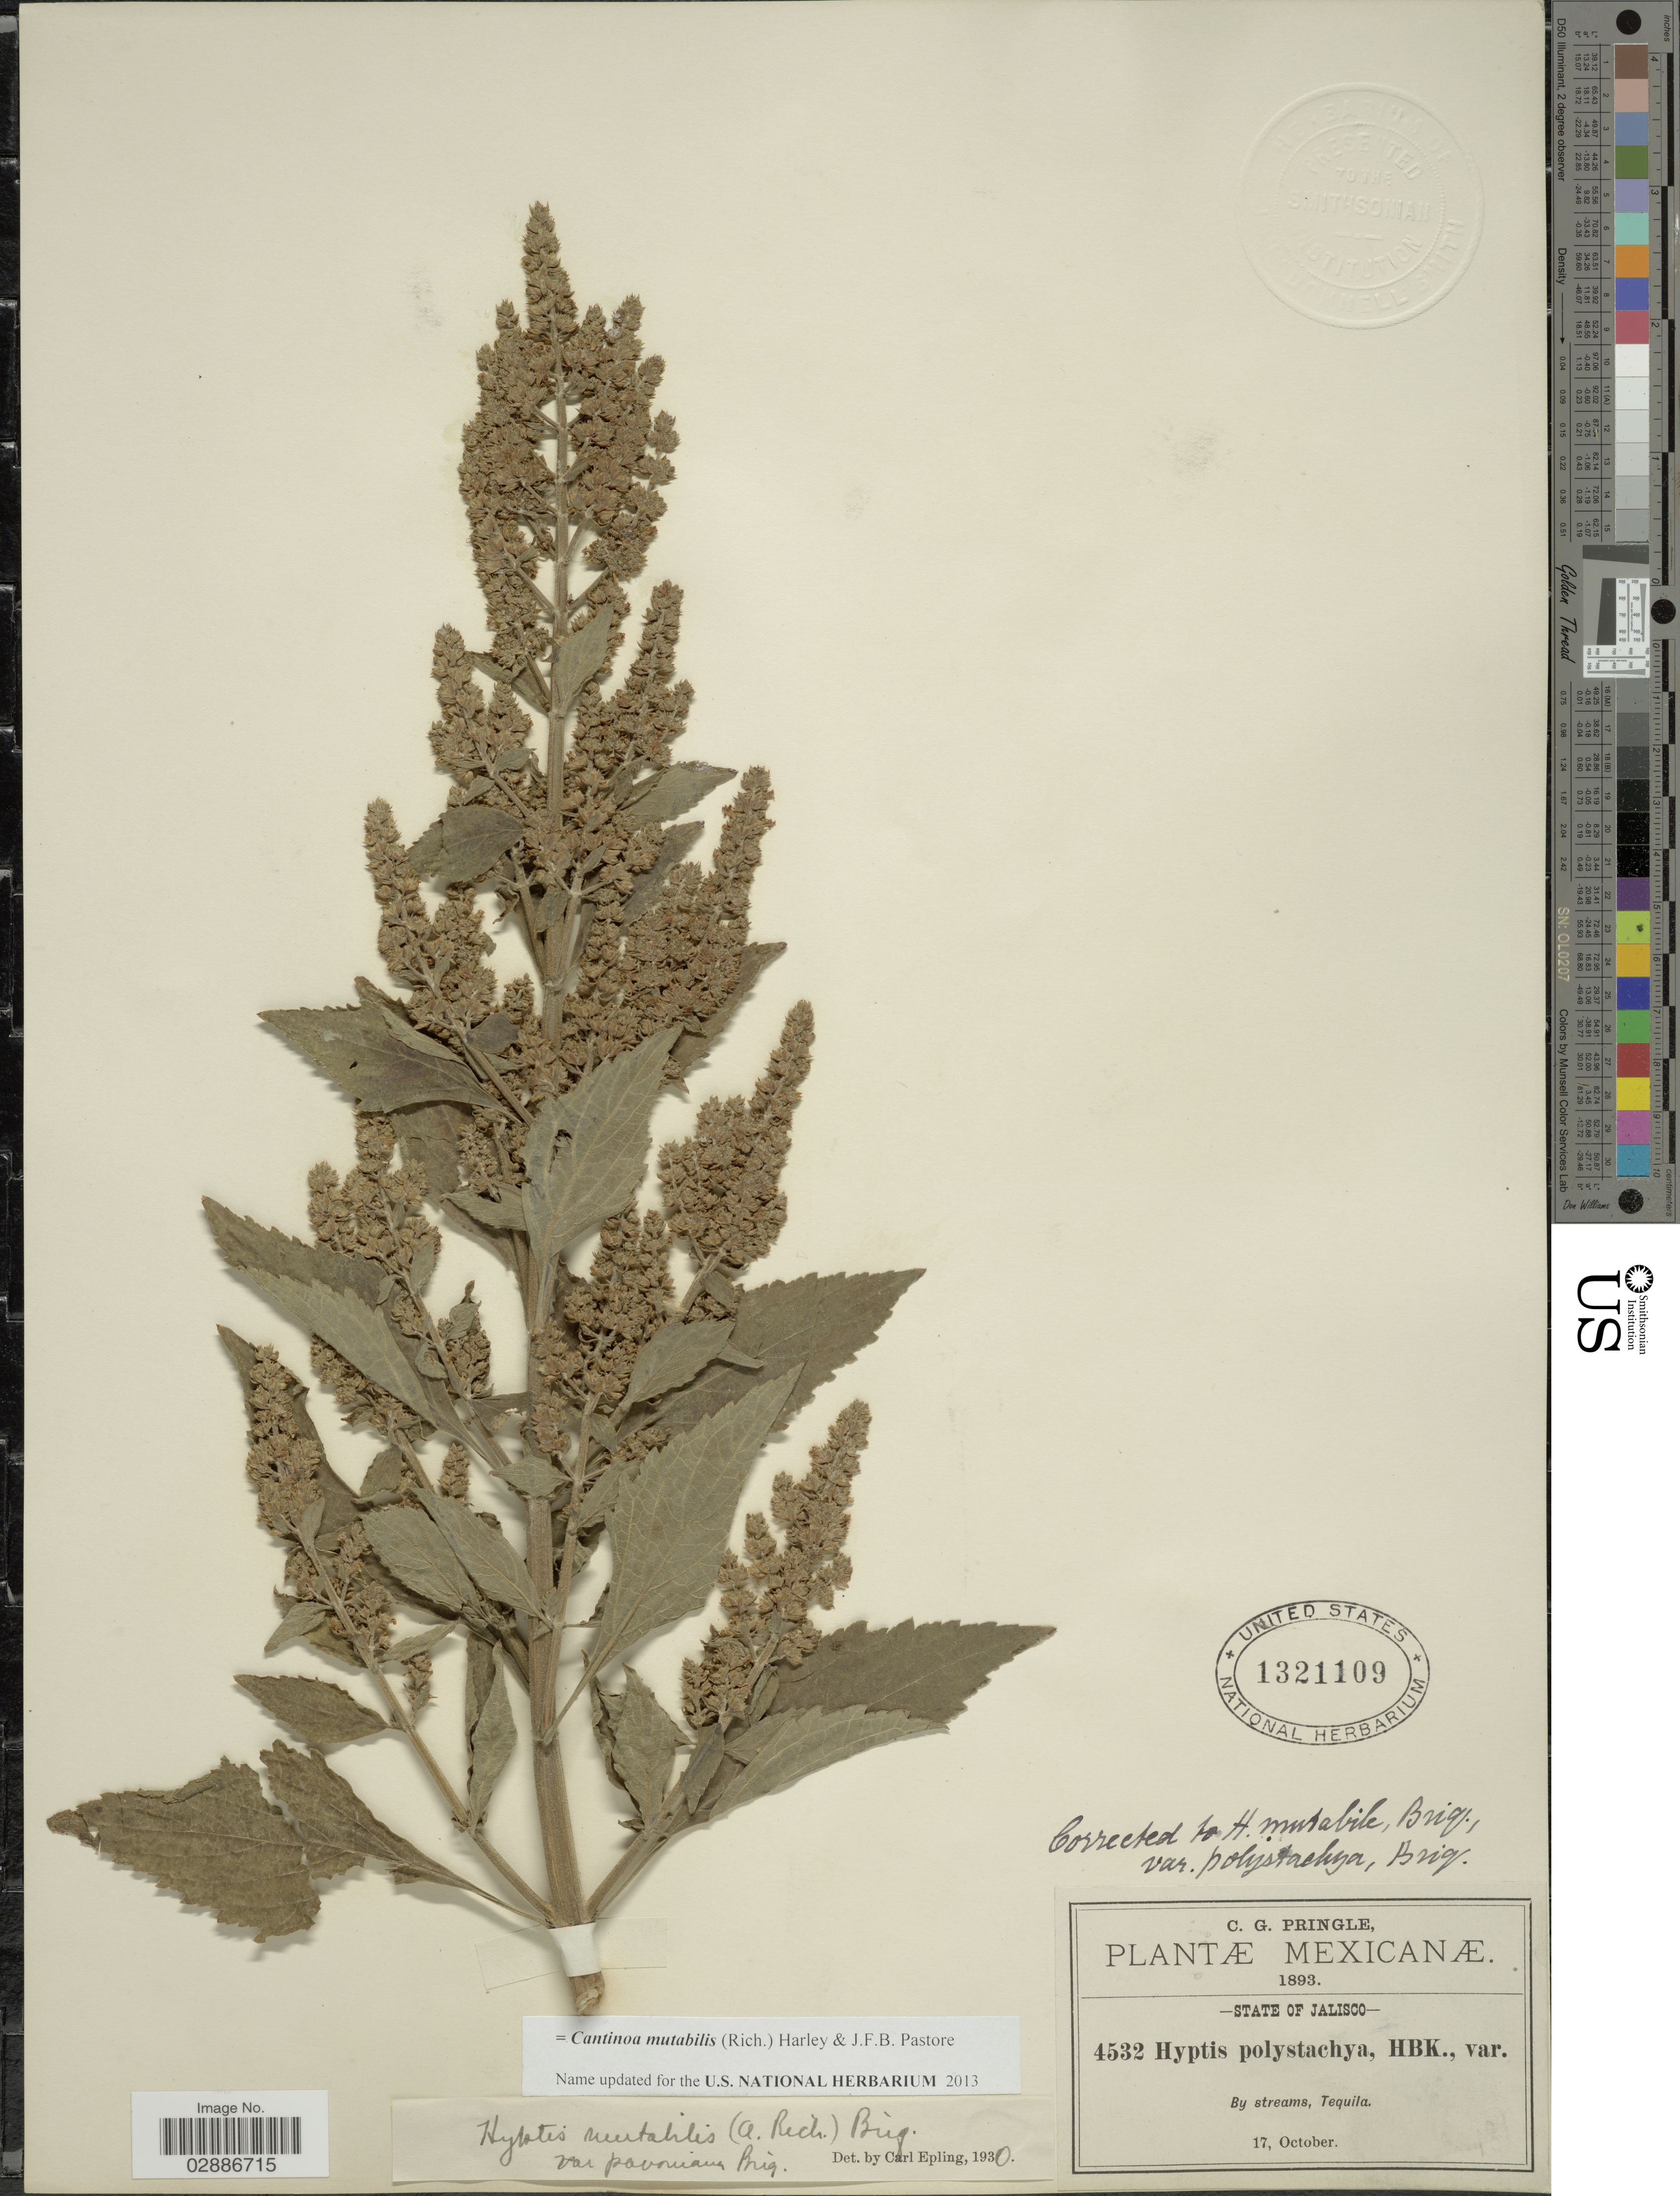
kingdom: Plantae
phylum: Tracheophyta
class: Magnoliopsida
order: Lamiales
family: Lamiaceae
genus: Cantinoa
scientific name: Cantinoa mutabilis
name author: (Epling) Harley & J.F.B. Pastore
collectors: C. G. Pringle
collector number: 4532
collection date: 1893-10-17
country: Mexico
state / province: Jalisco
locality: By streams, Tequila.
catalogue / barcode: US 1321109